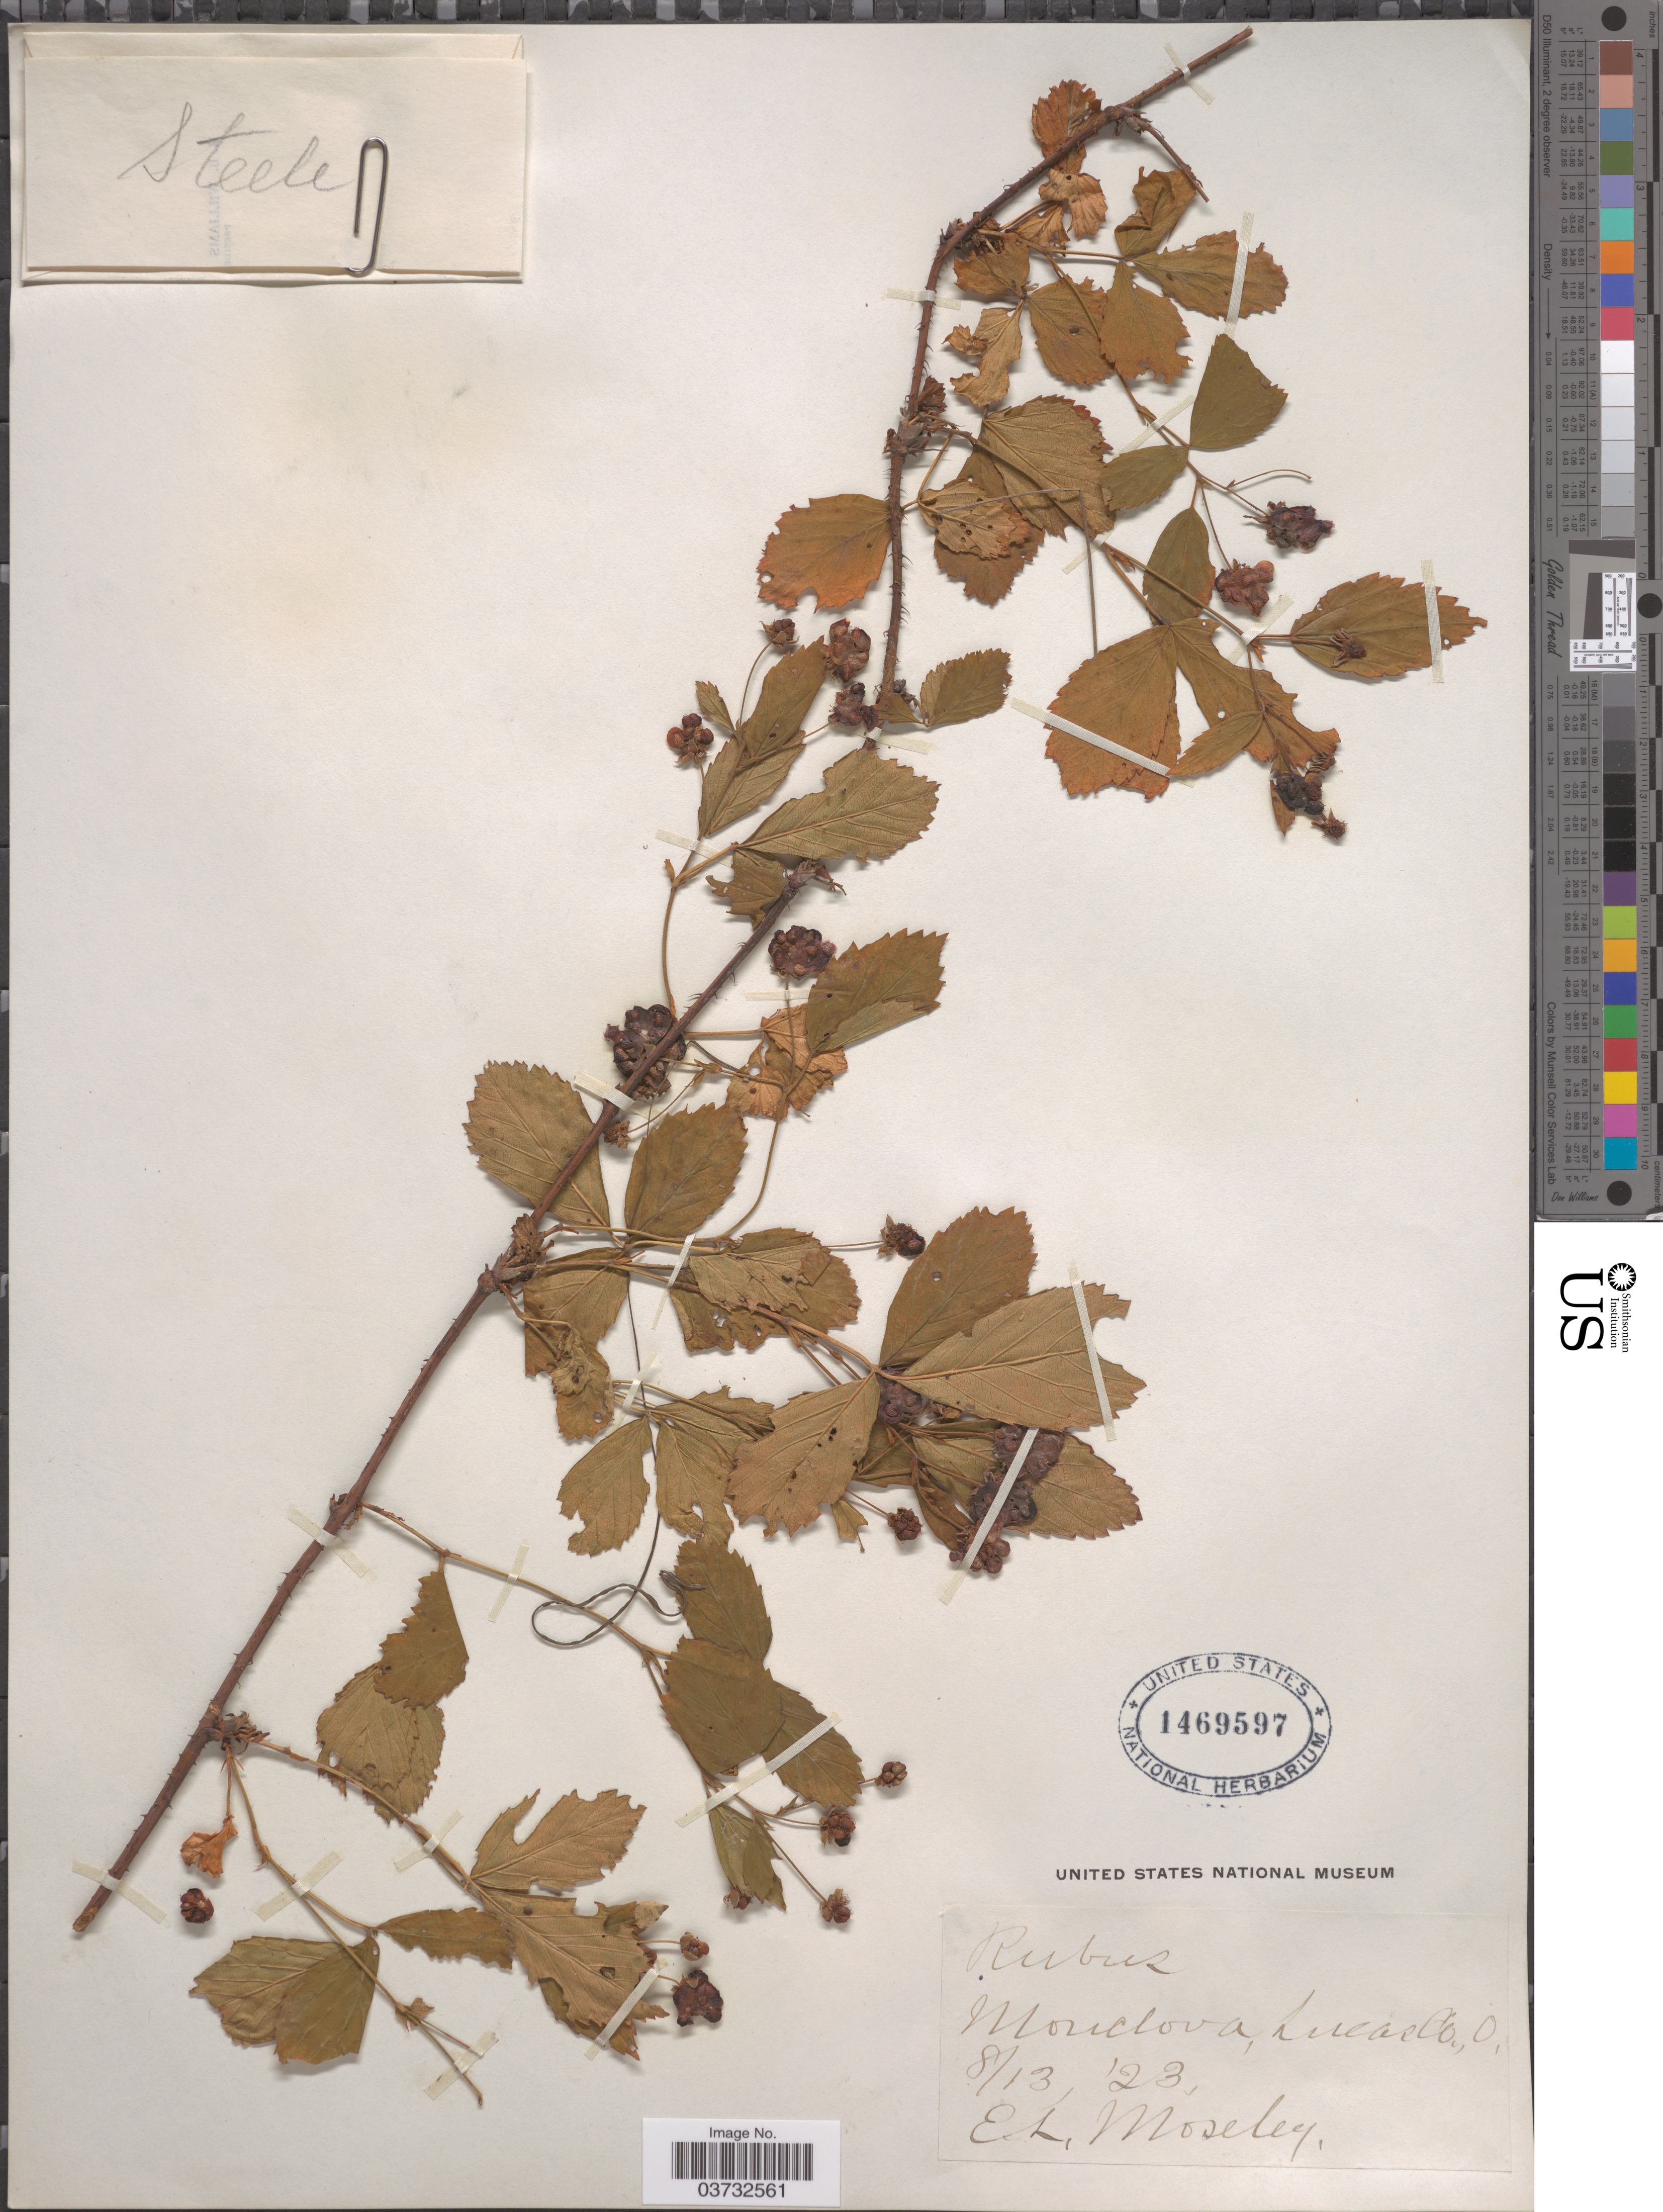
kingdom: Plantae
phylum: Tracheophyta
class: Magnoliopsida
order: Rosales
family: Rosaceae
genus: Rubus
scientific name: Rubus sp.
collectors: E. Moseley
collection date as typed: Transcribed d/m/y: 13/8/23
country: United States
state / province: Ohio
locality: Monclova, Lucas Co.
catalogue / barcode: US 1469597